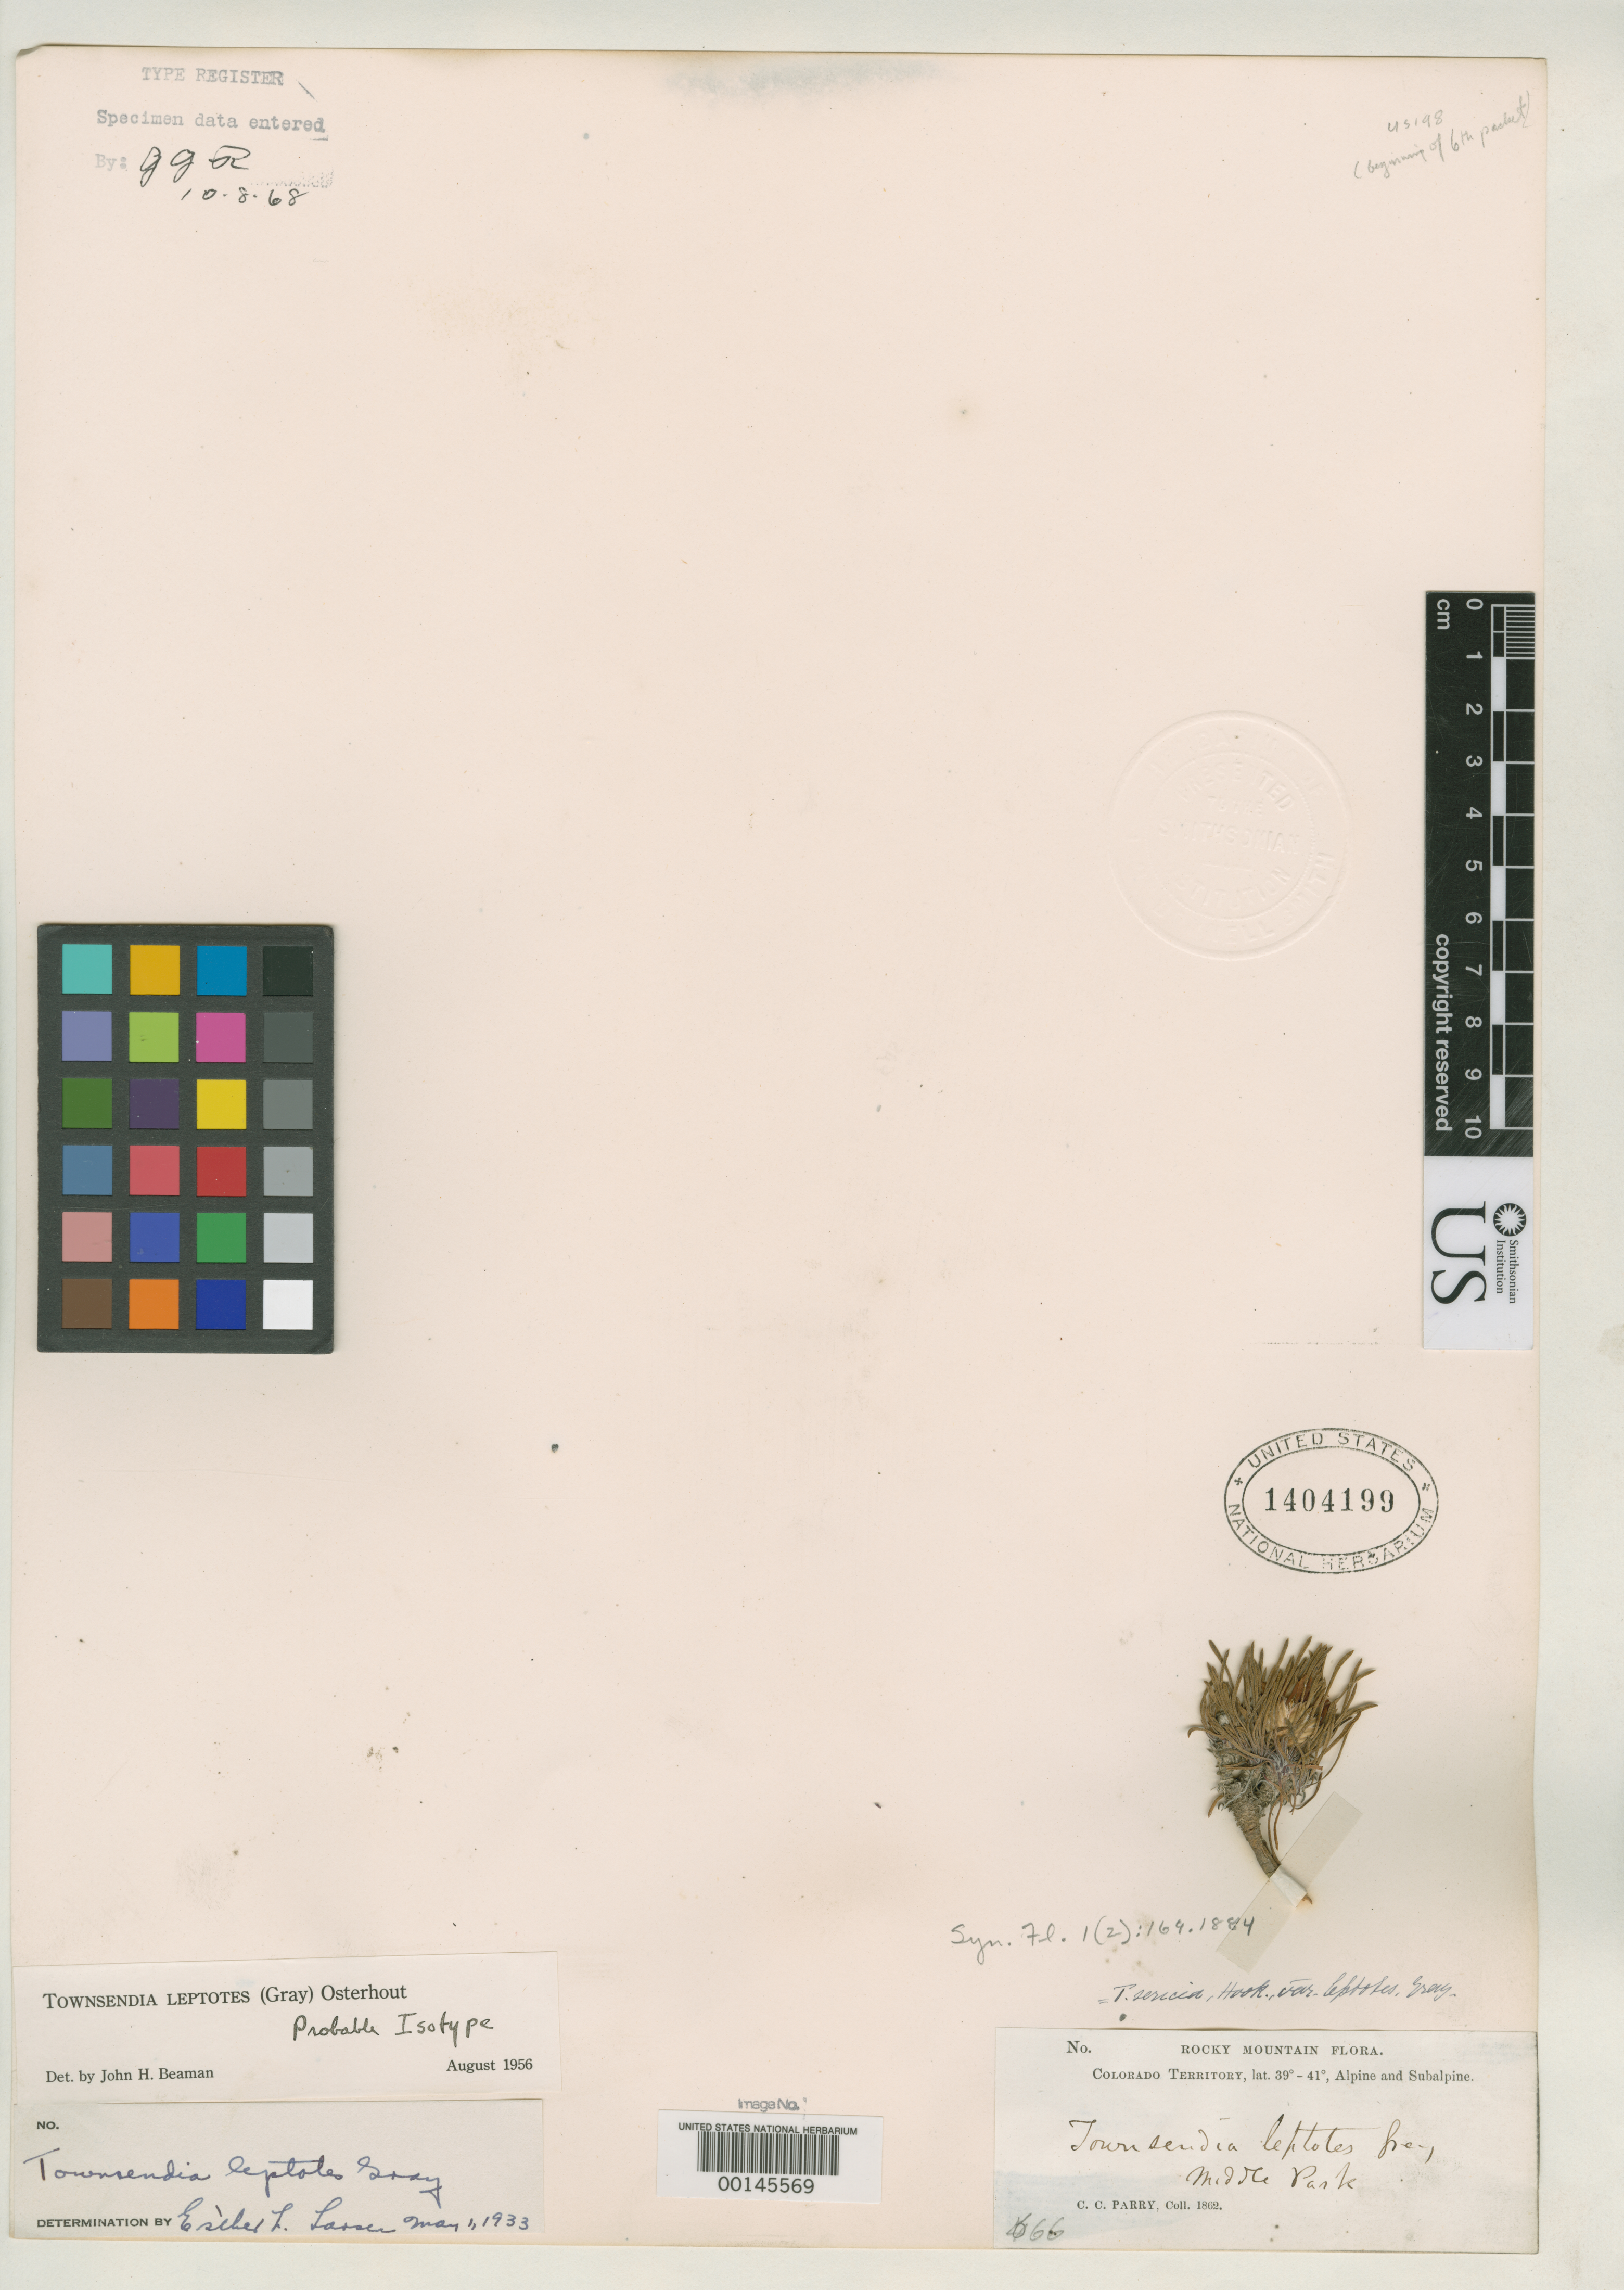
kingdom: Plantae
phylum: Tracheophyta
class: Magnoliopsida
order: Asterales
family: Asteraceae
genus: Townsendia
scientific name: Townsendia sericea var. leptotes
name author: A. Gray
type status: Isotype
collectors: C. C. Parry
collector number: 666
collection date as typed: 1862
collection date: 1862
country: United States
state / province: Colorado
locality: Rocky Mts., Middle Park.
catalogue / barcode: US 1404199